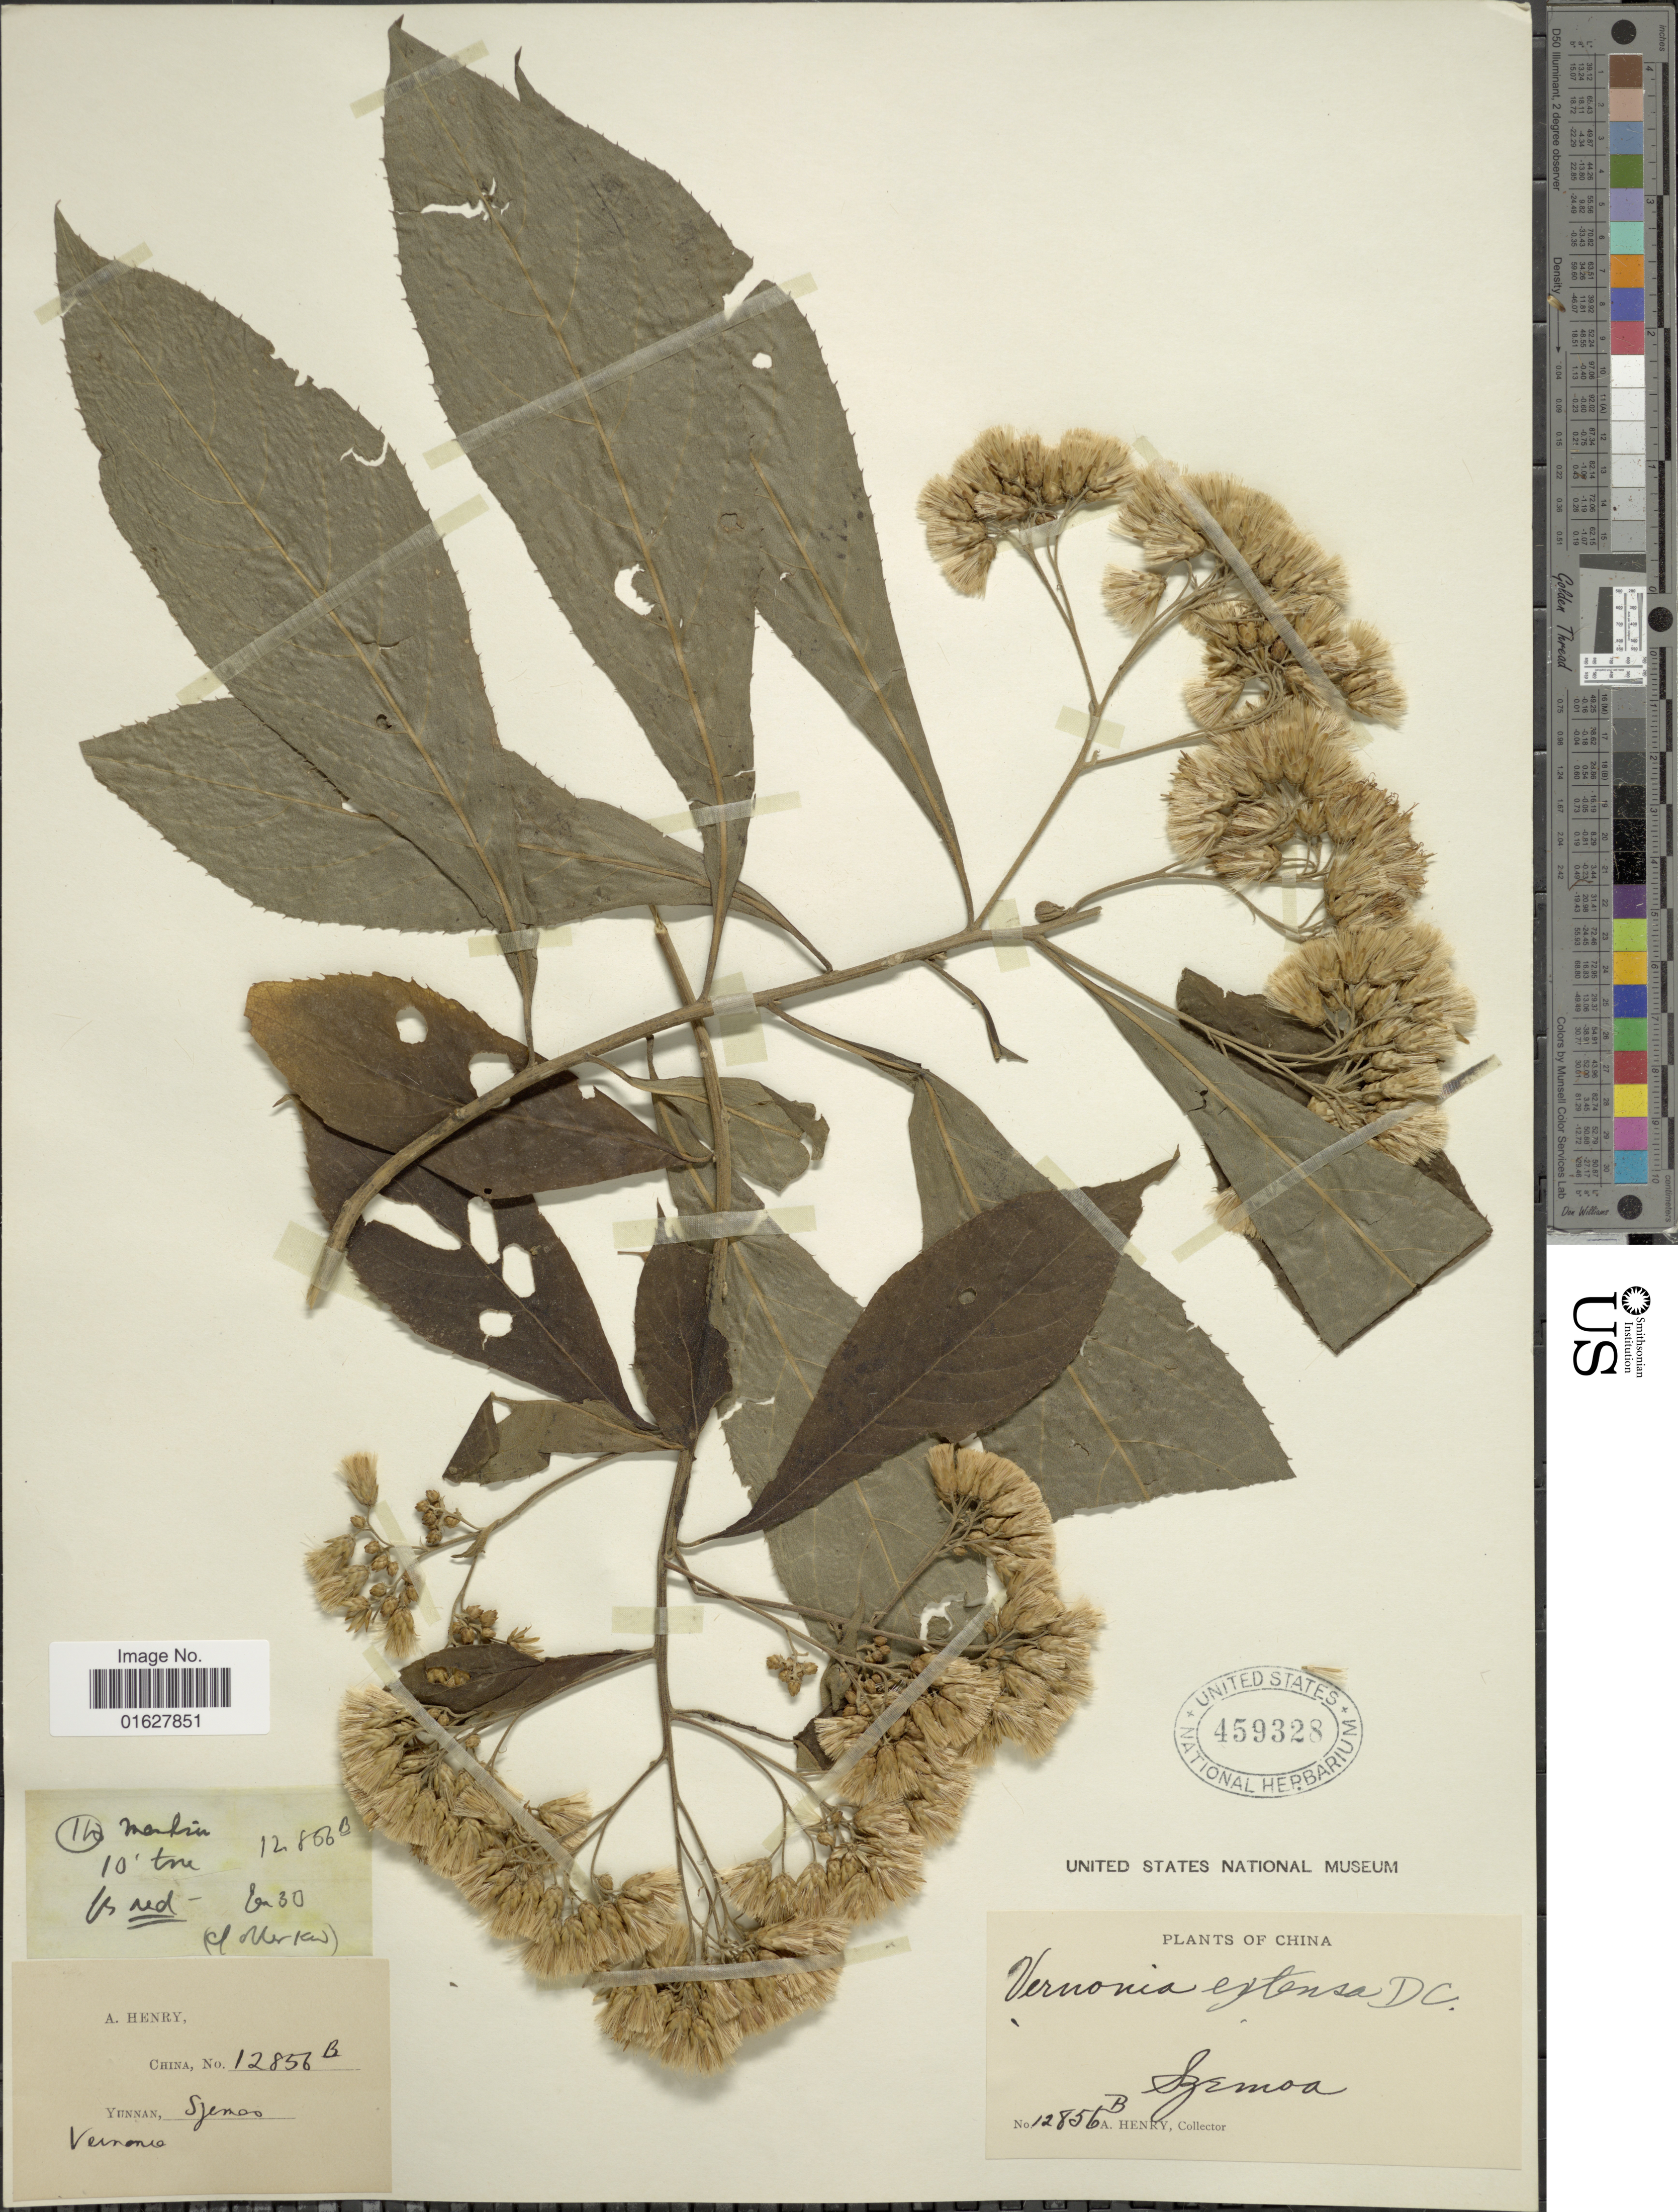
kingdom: Plantae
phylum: Tracheophyta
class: Magnoliopsida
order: Asterales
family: Asteraceae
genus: Vernonia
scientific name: Vernonia extensa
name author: Wall. ex DC.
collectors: A. Henry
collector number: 12856 B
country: China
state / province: Yunnan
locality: Yunnan, Sjemoa, China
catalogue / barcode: US 459328